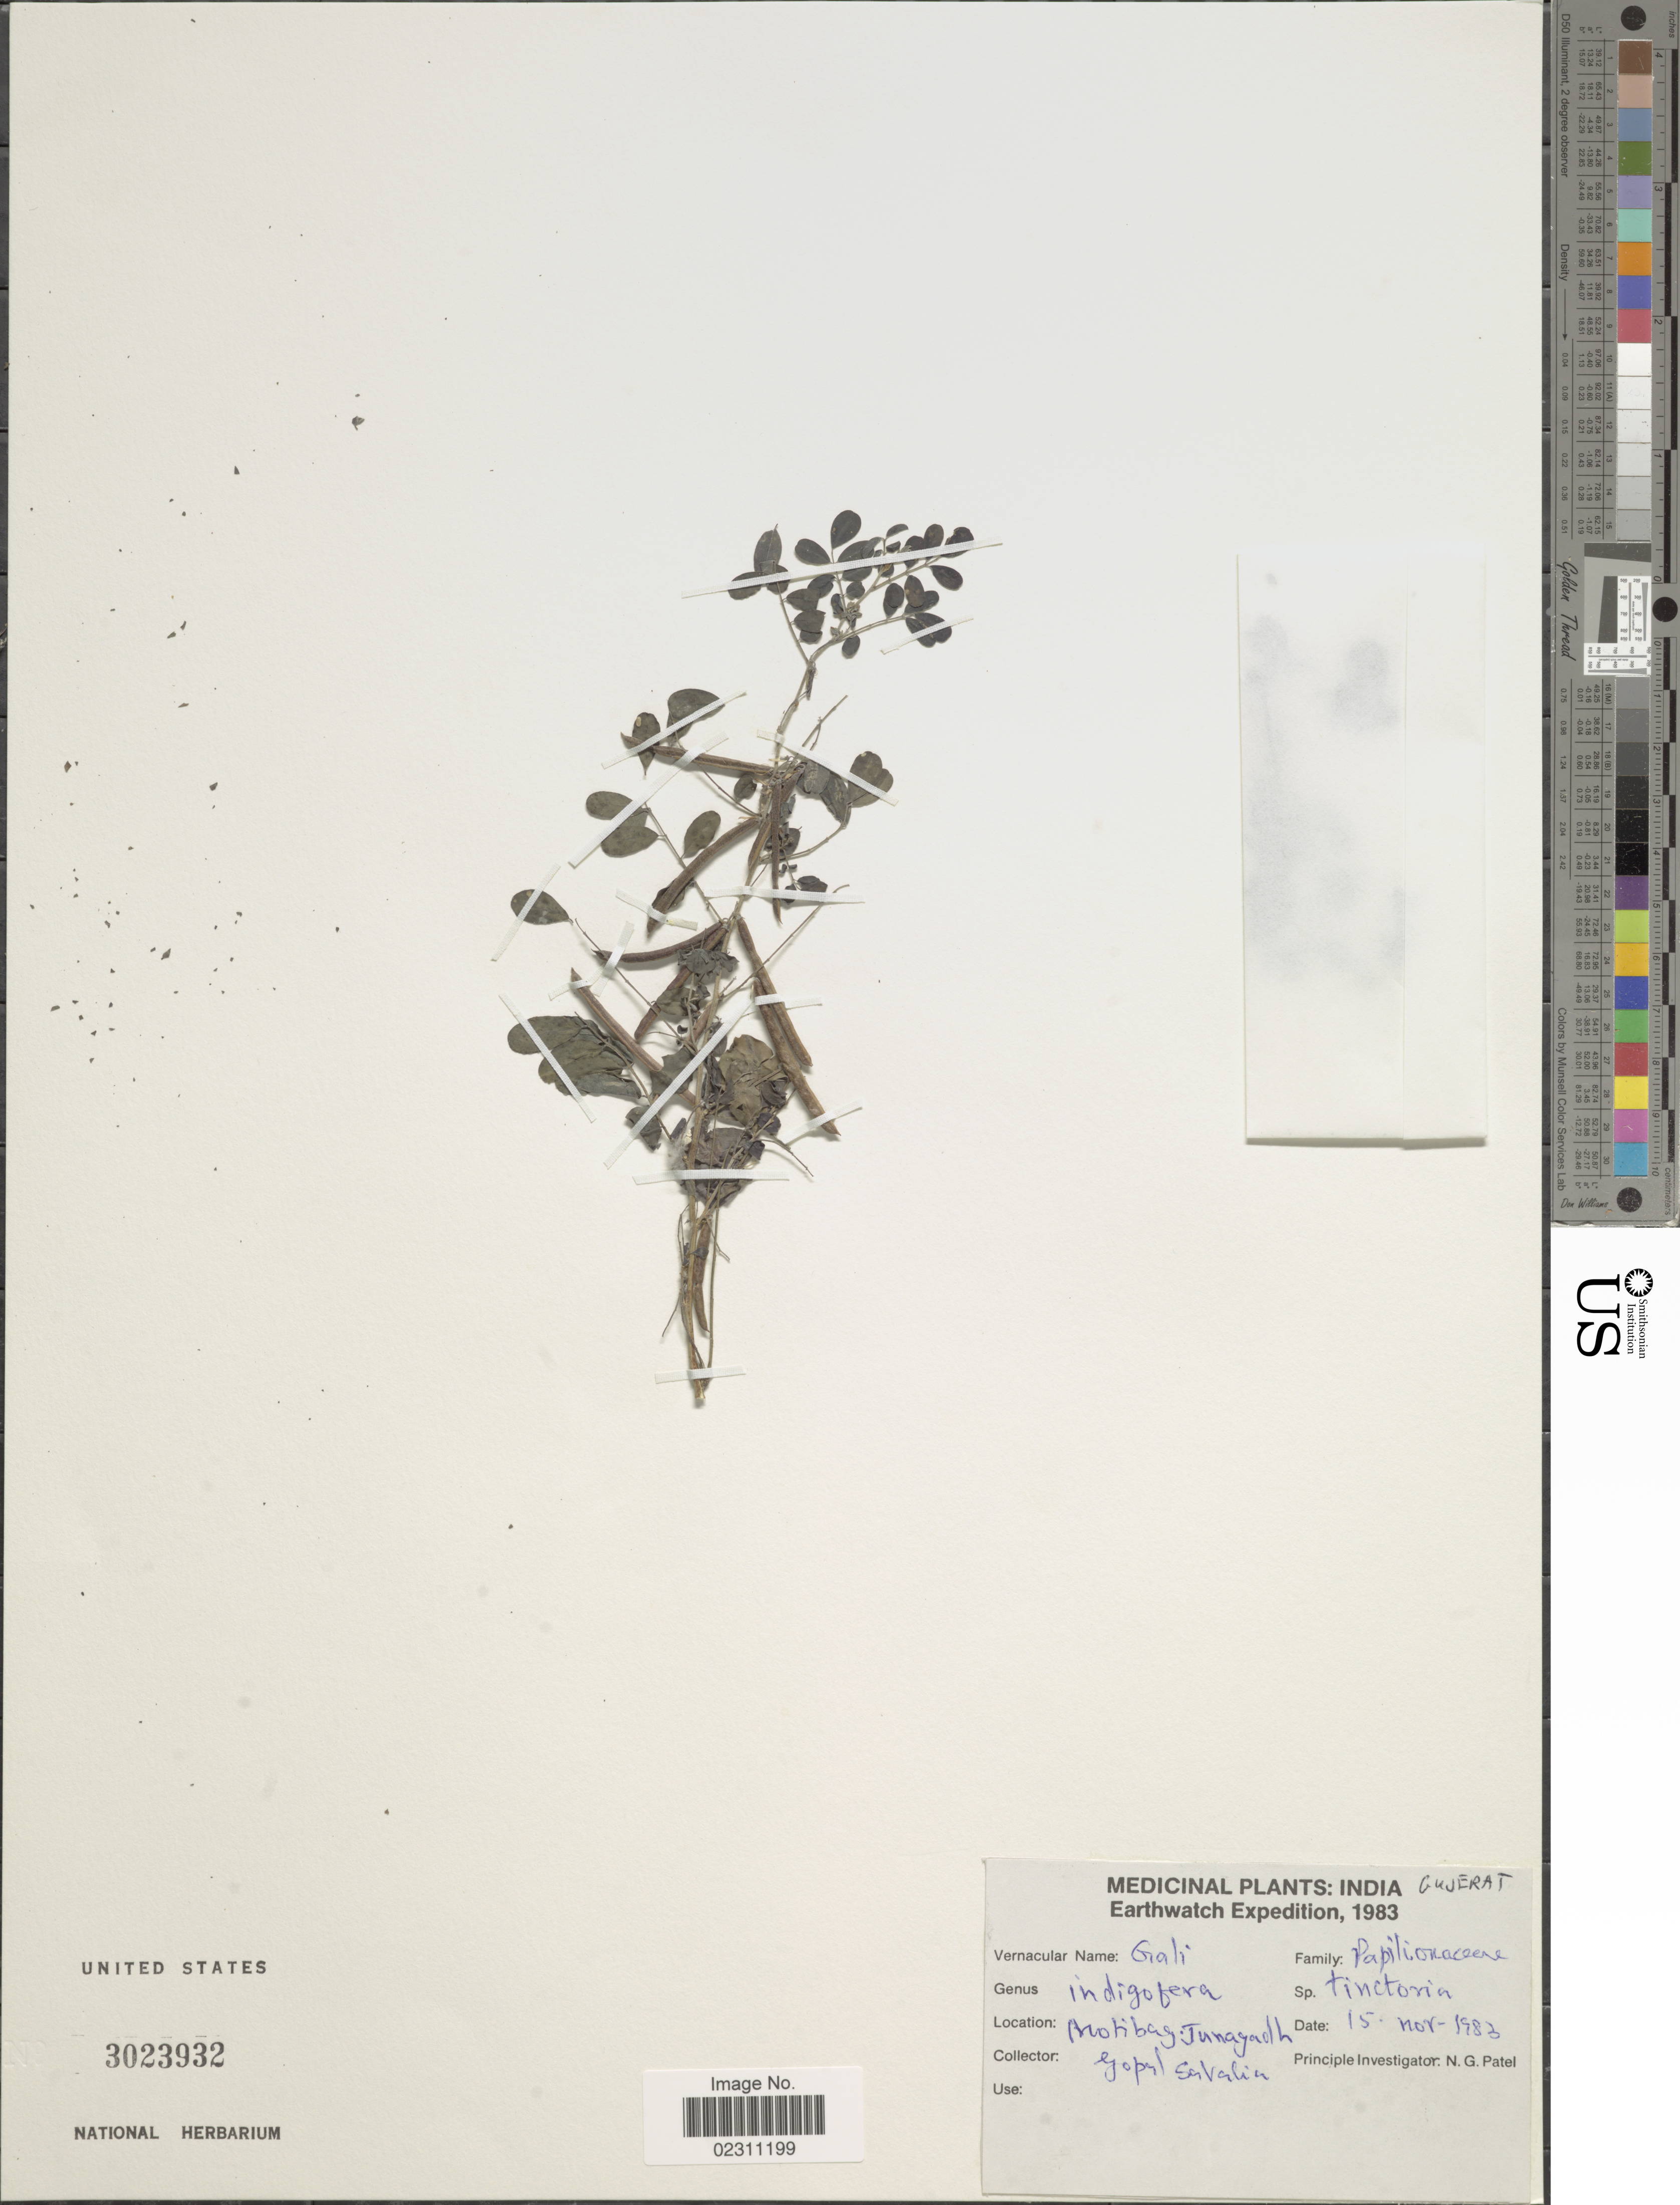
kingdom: Plantae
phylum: Tracheophyta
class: Magnoliopsida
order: Fabales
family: Fabaceae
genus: Indigofera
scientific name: Indigofera tinctoria sensu Naves non L.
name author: Naves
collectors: G. Savalia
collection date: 1983-11-15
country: India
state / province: Gujarat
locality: Earthwatch. [illegible text]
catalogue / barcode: US 3023932